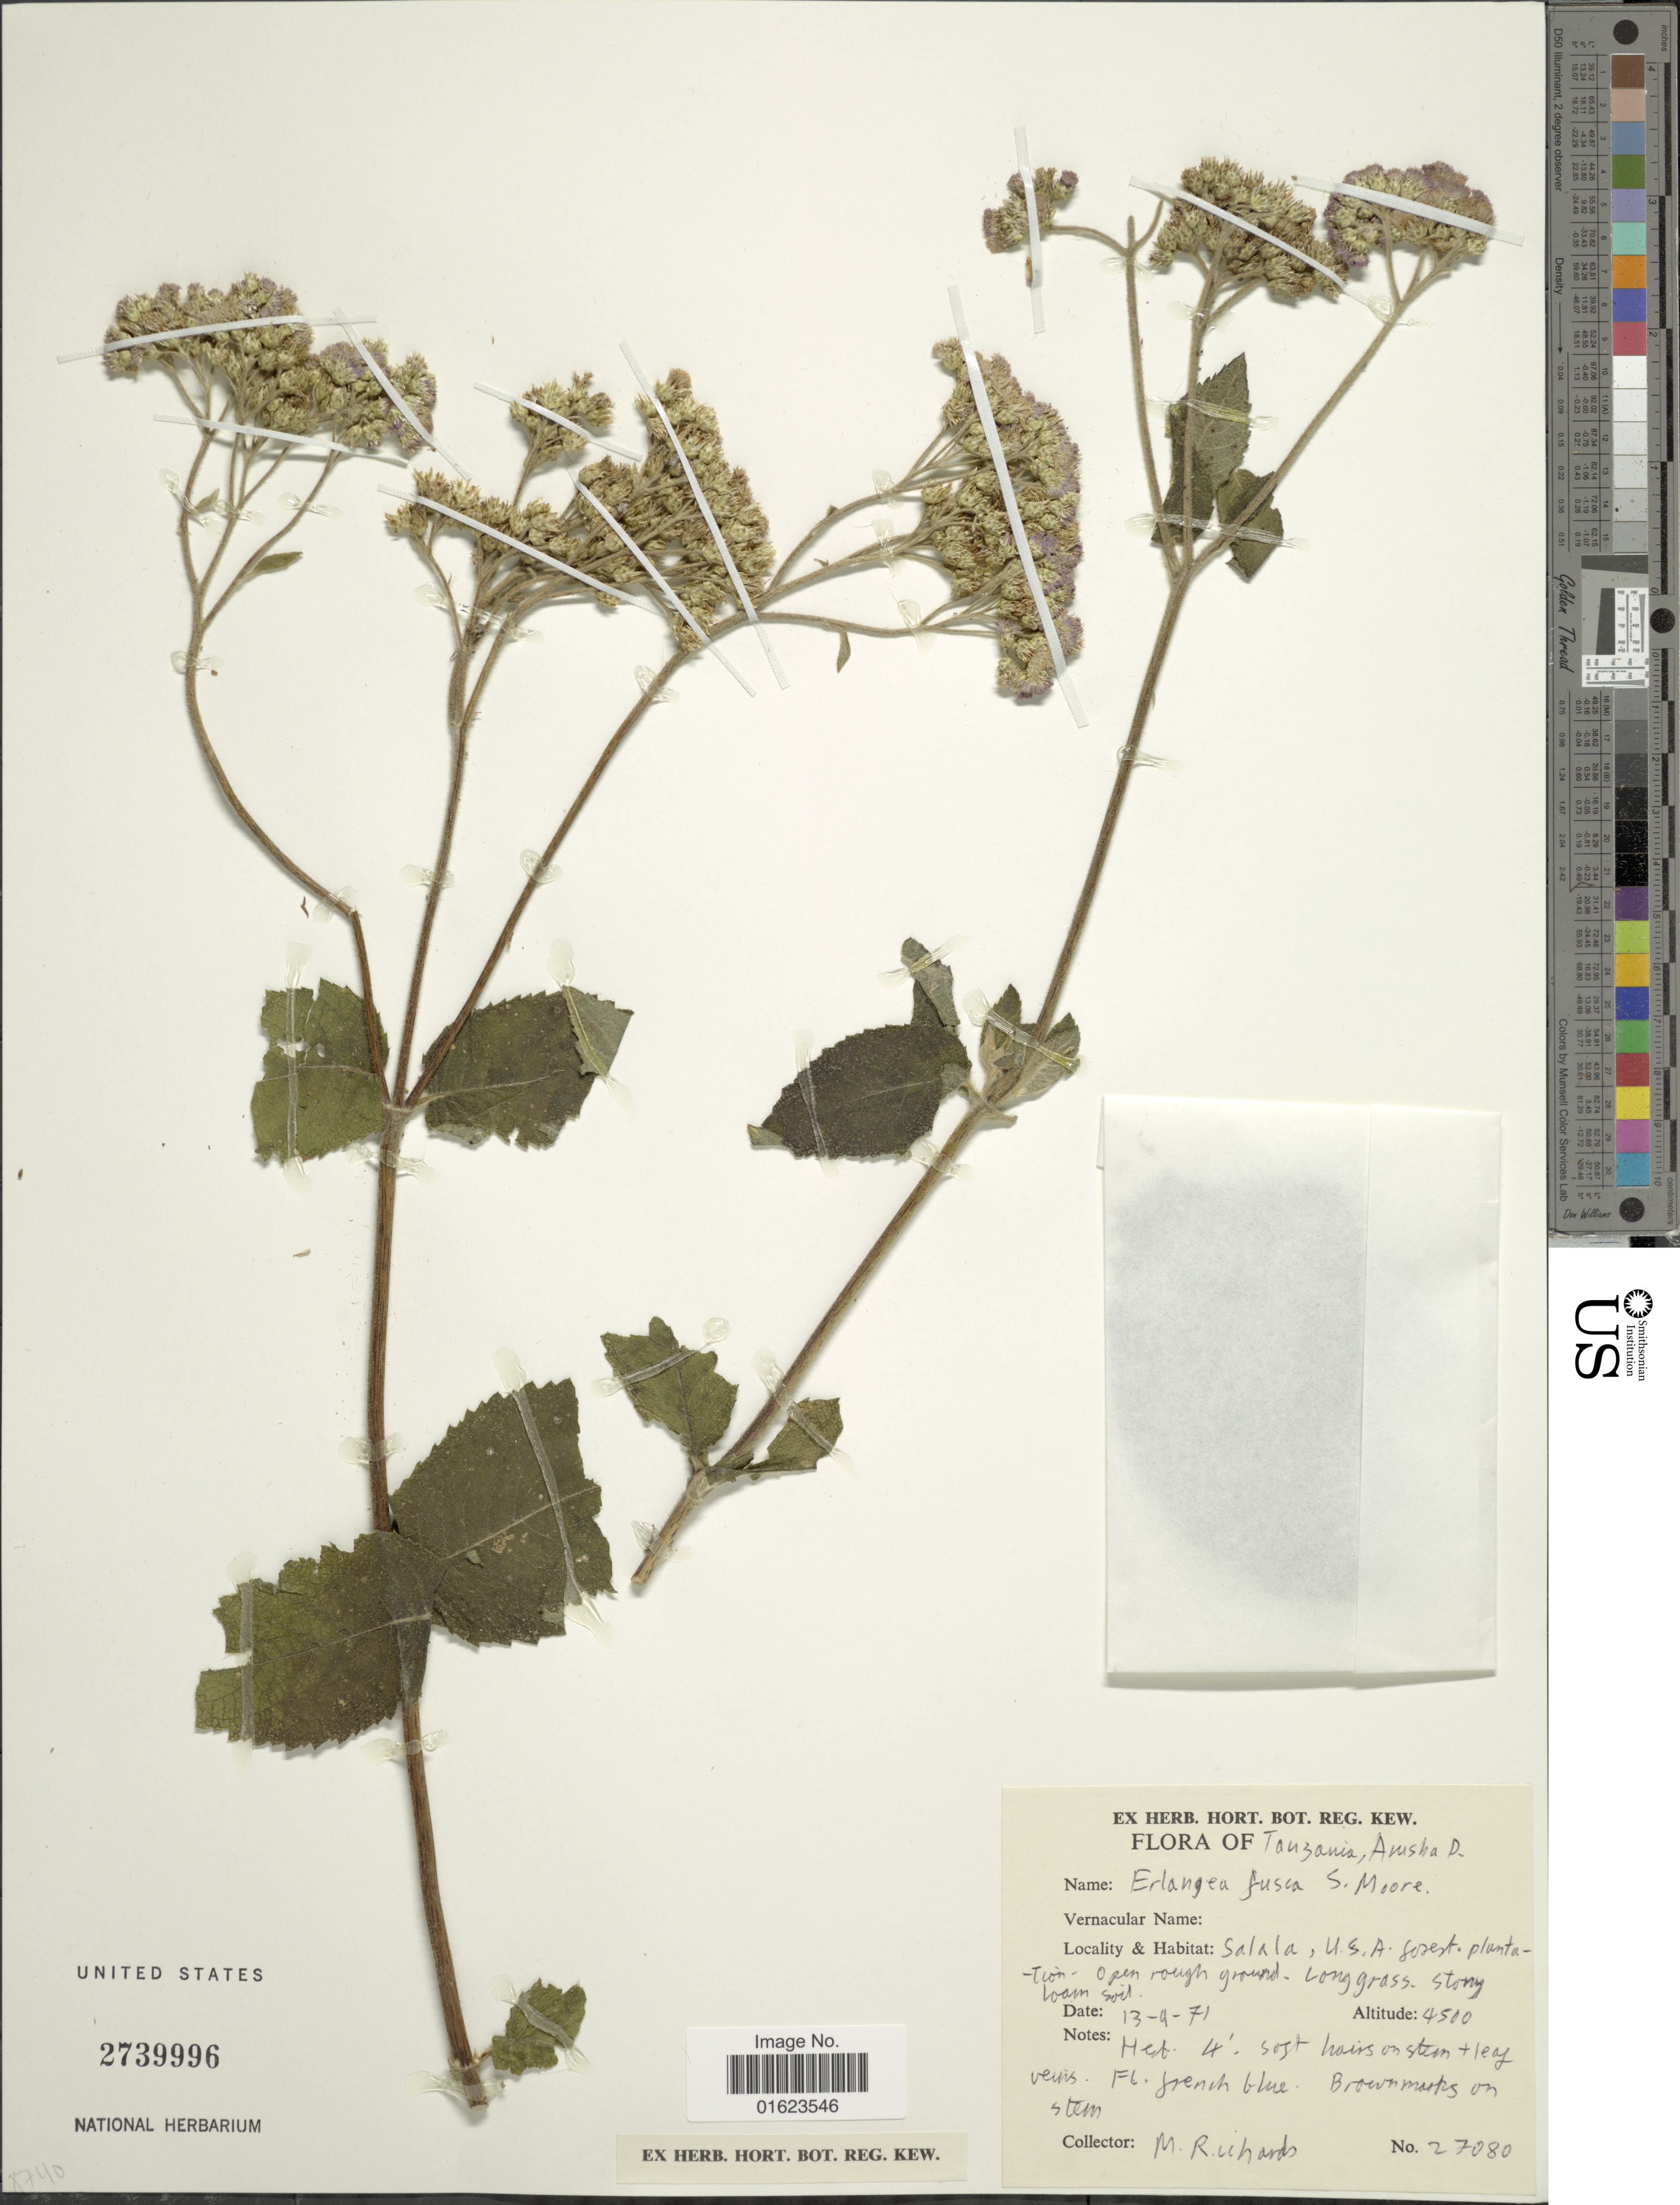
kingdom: Plantae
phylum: Tracheophyta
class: Magnoliopsida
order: Asterales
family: Asteraceae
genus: Bothriocline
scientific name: Bothriocline fusca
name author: (S. Moore) M.G. Gilbert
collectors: M. Richards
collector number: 27080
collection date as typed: Transcribed d/m/y: 13/9/71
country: Tanzania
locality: Tanzania, Arusha D. Salala.,U.S.A. forest plantation.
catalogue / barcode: US 2739996